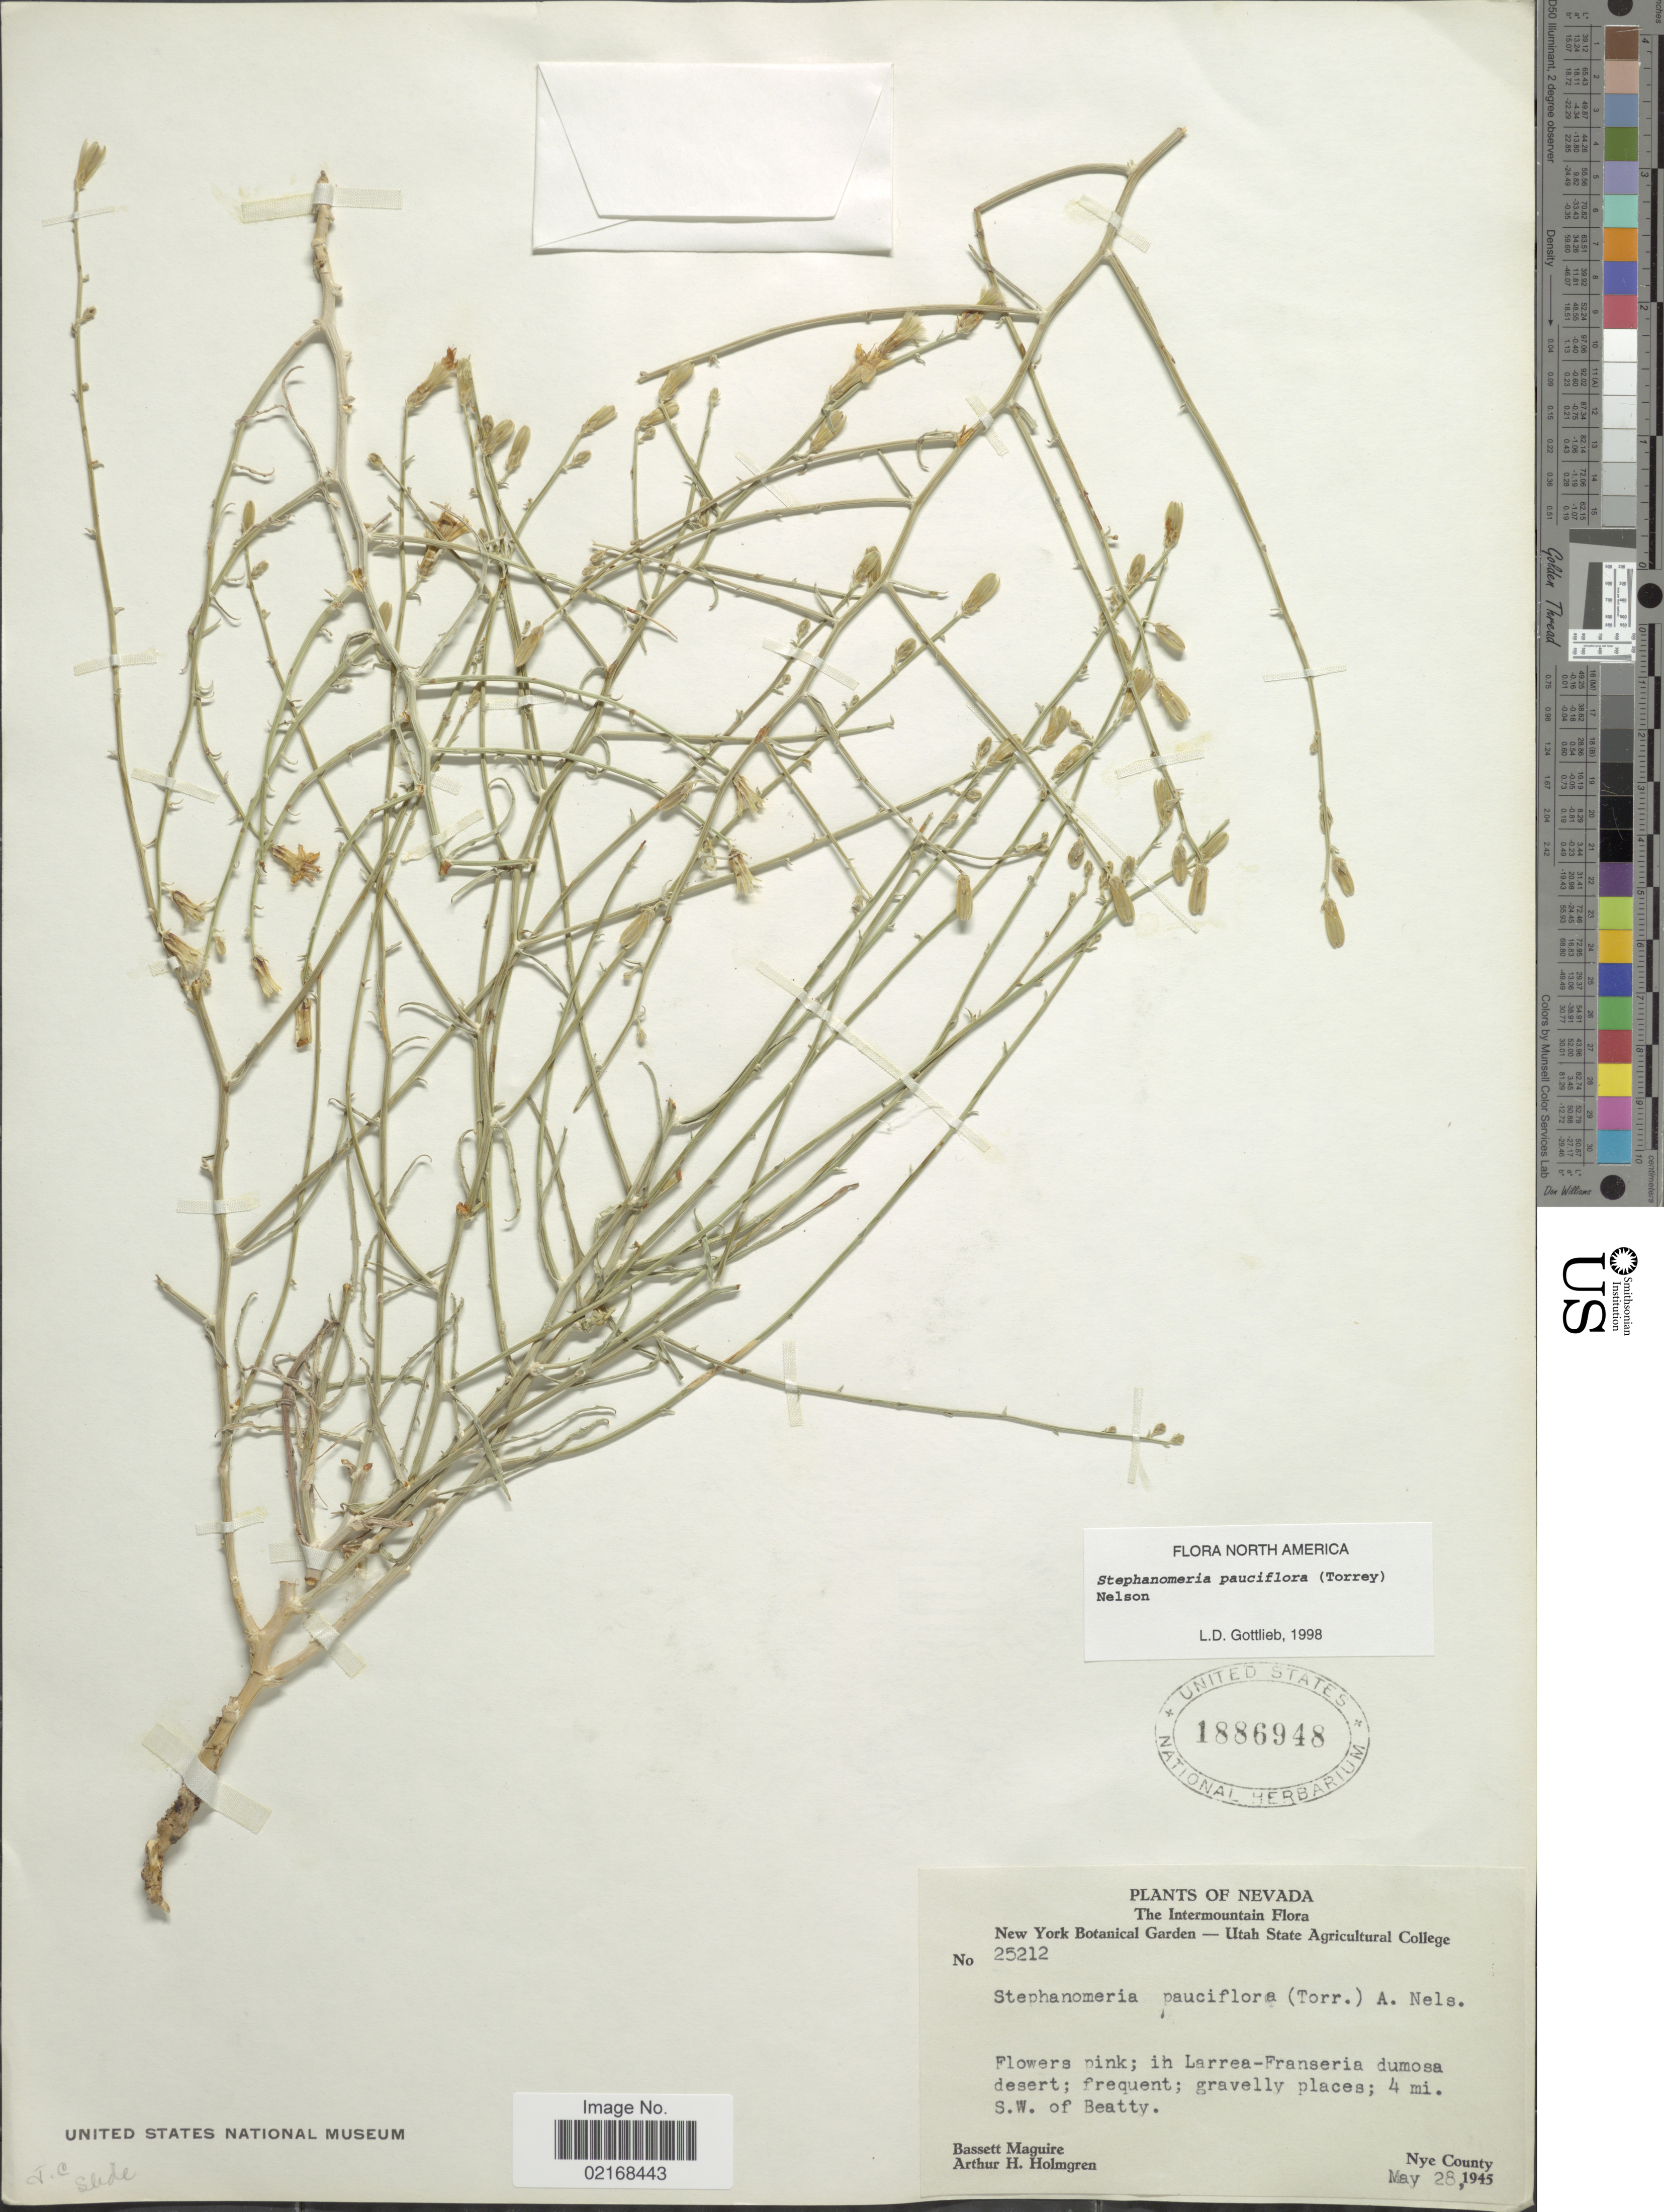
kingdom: Plantae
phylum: Tracheophyta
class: Magnoliopsida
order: Asterales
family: Asteraceae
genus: Stephanomeria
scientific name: Stephanomeria pauciflora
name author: (Torr.) A. Nelson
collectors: B. Maguire & A. H. Holmgren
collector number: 25212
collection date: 1945-05-28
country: United States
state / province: Nevada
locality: The Intermountain, 4 mi. S. W. of Beatty, Nye County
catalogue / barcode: US 1886945